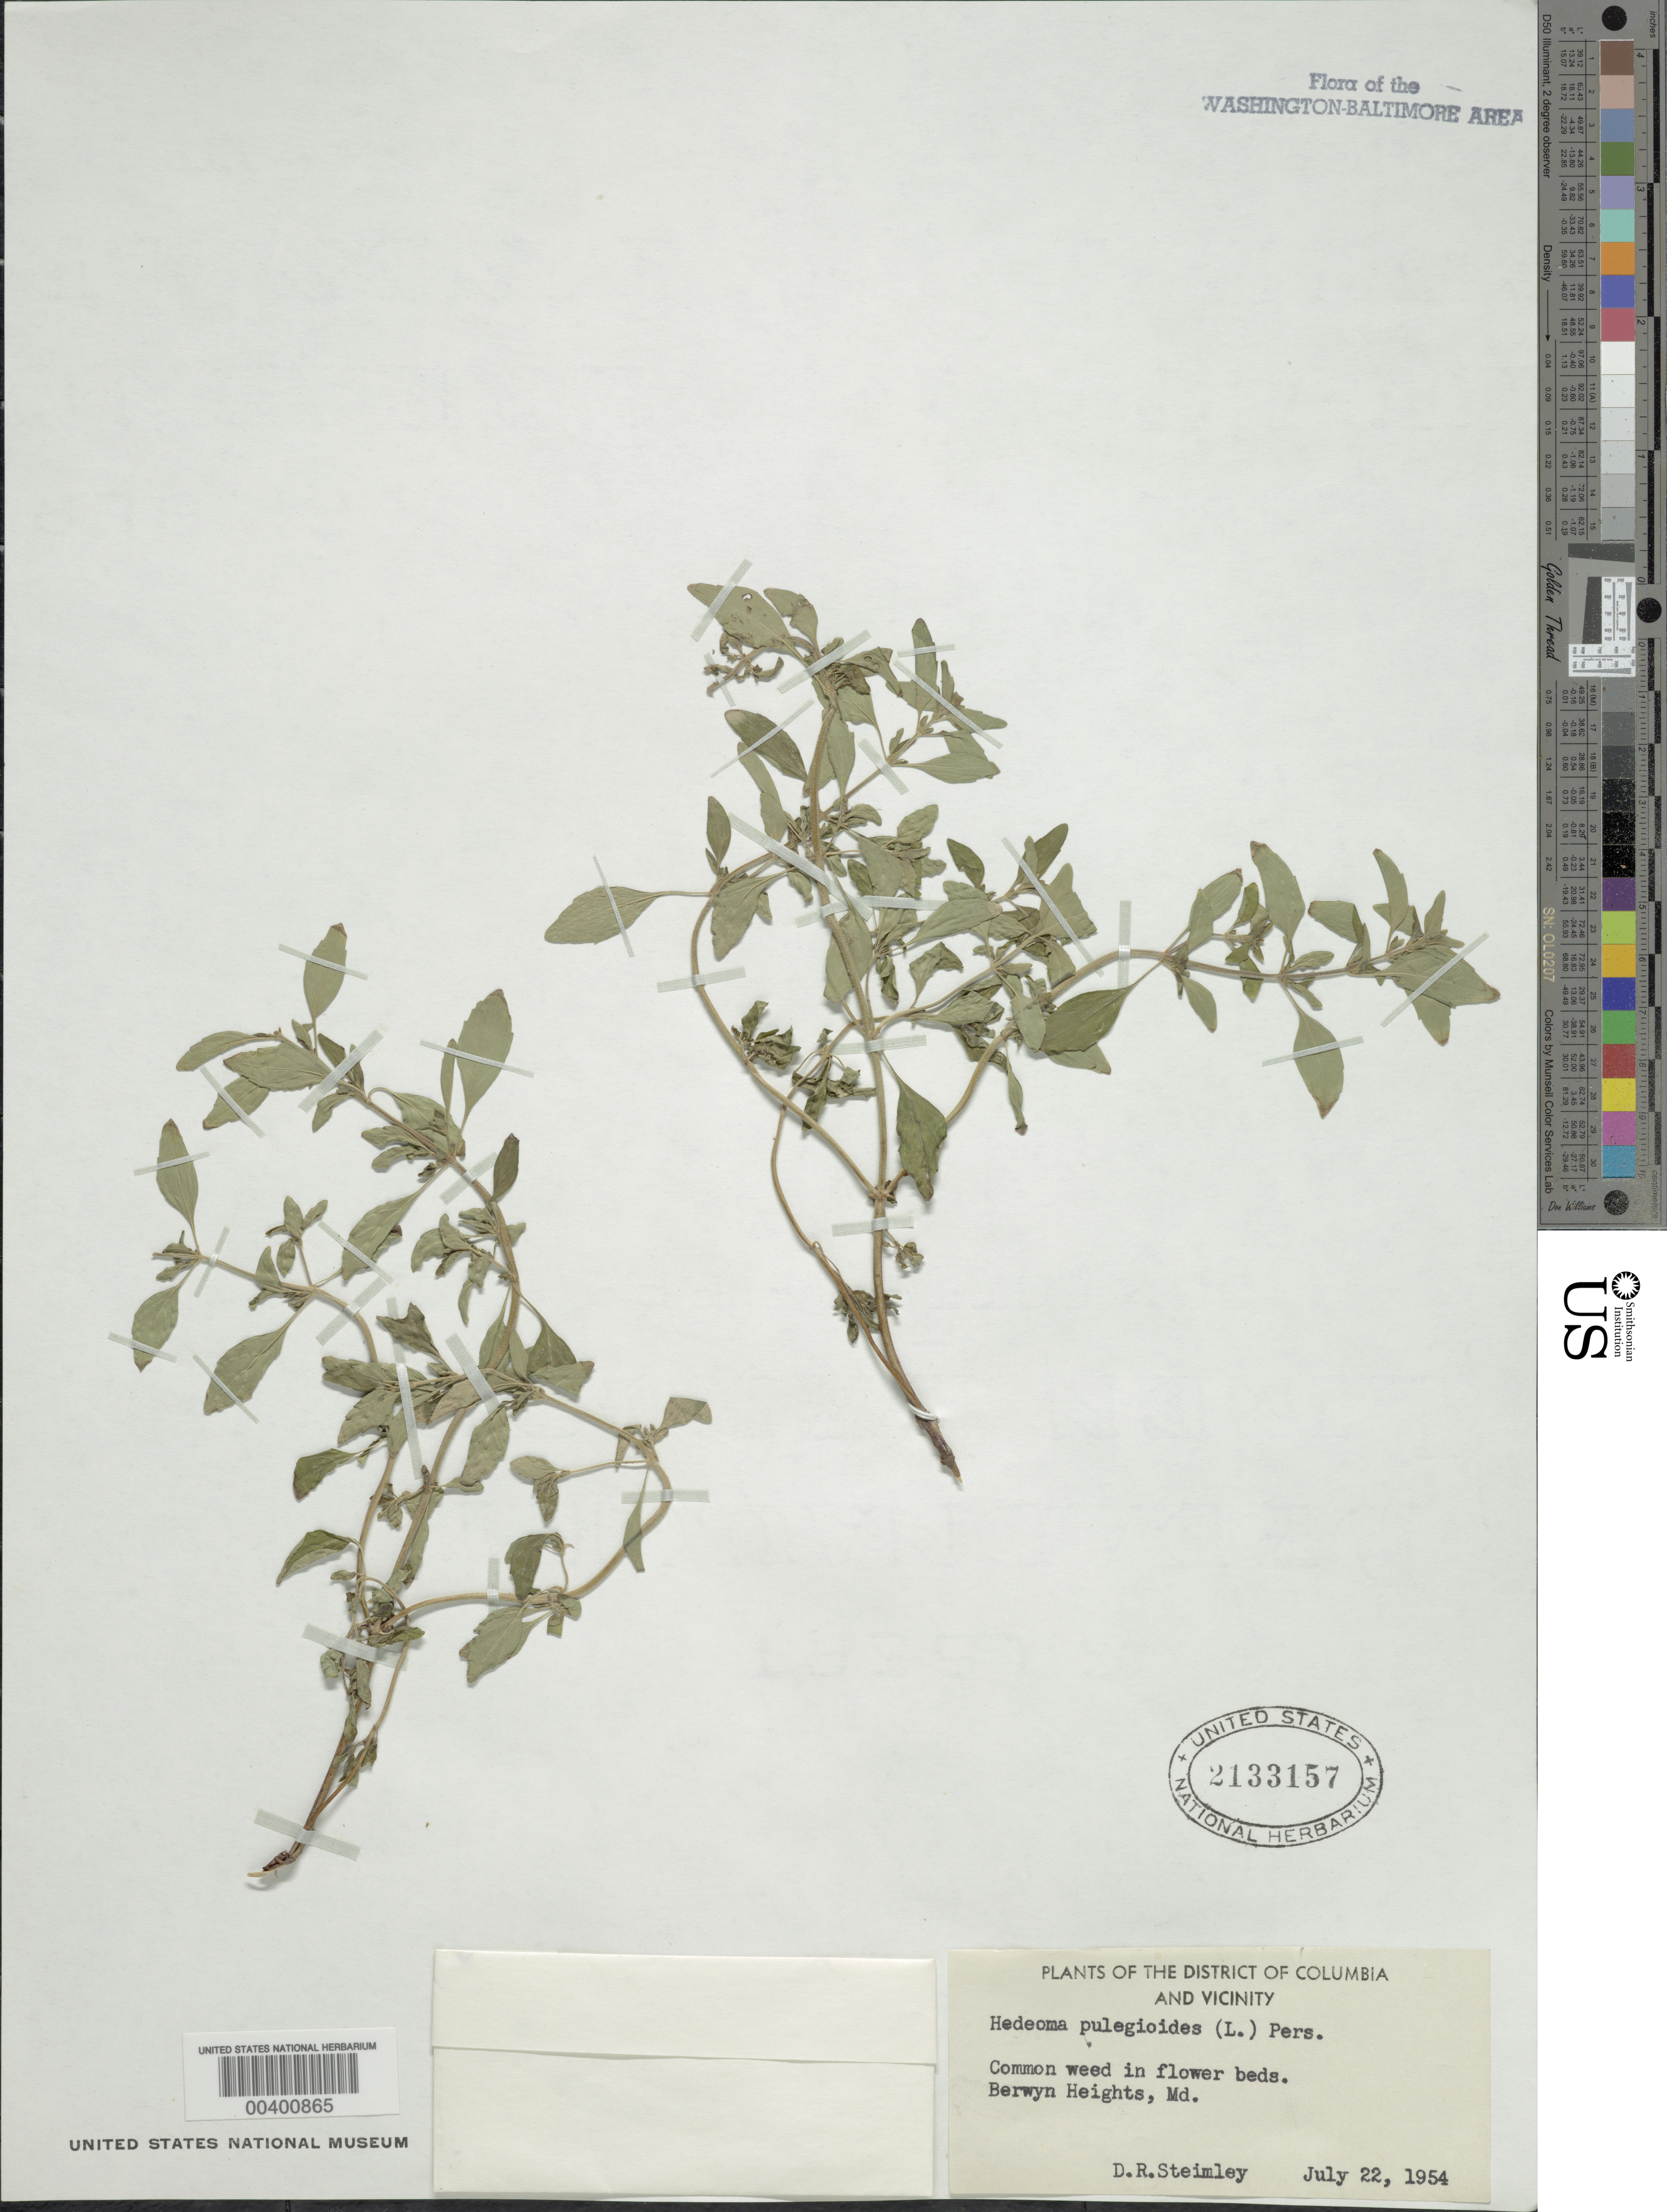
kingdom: Plantae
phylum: Tracheophyta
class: Magnoliopsida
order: Lamiales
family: Lamiaceae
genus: Hedeoma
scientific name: Hedeoma pulegioides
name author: (L.) Pers.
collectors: D. Steimley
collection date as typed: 22 Jul 1954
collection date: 1954-07-22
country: United States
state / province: Maryland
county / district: Prince George's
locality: Berwyn Heights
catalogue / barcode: US 2133157